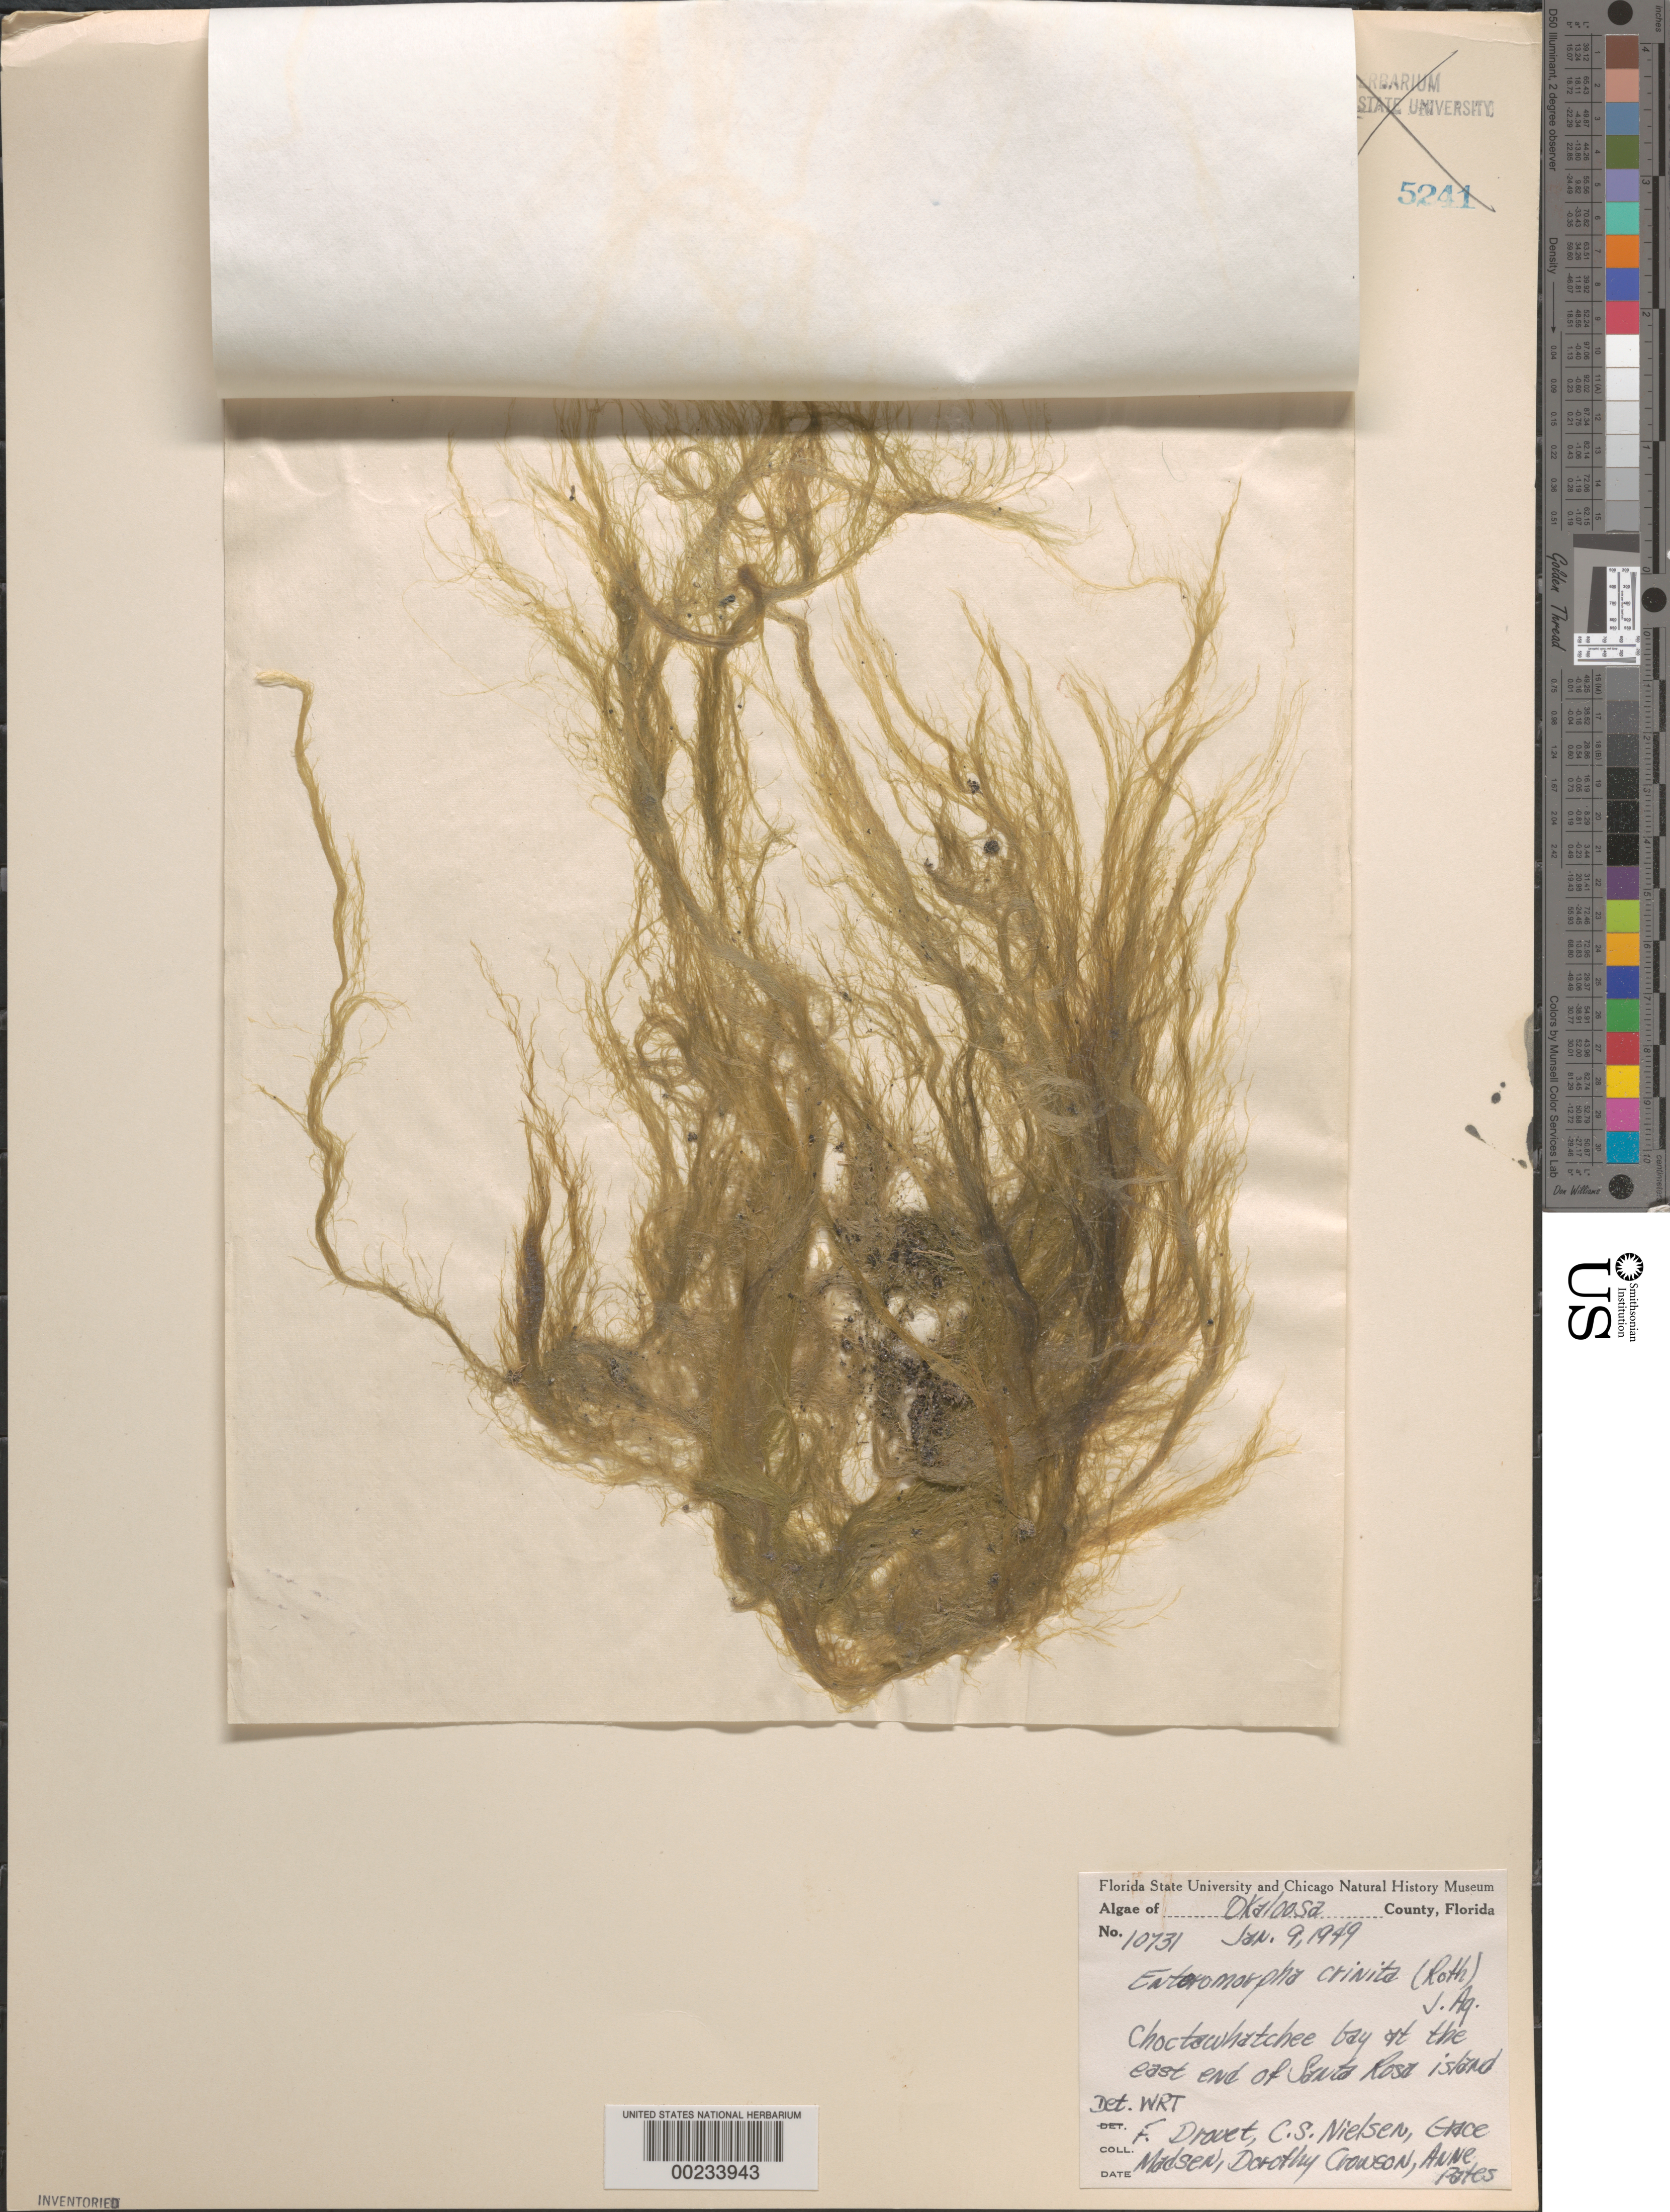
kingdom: Plantae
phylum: Chlorophyta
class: Ulvophyceae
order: Ulvales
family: Ulvaceae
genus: Ulva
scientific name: Ulva clathrata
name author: (Roth) C. Agardh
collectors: F. E. Drouet, C. S. Nielsen, G. Madsen, D. Crowson & A. Pates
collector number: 10731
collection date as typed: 09 Jan 1949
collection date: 1949-01-09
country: United States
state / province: Florida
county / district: Okaloosa County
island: Santa Rosa Island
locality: Choctawhatchee Bay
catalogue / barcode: US 19517